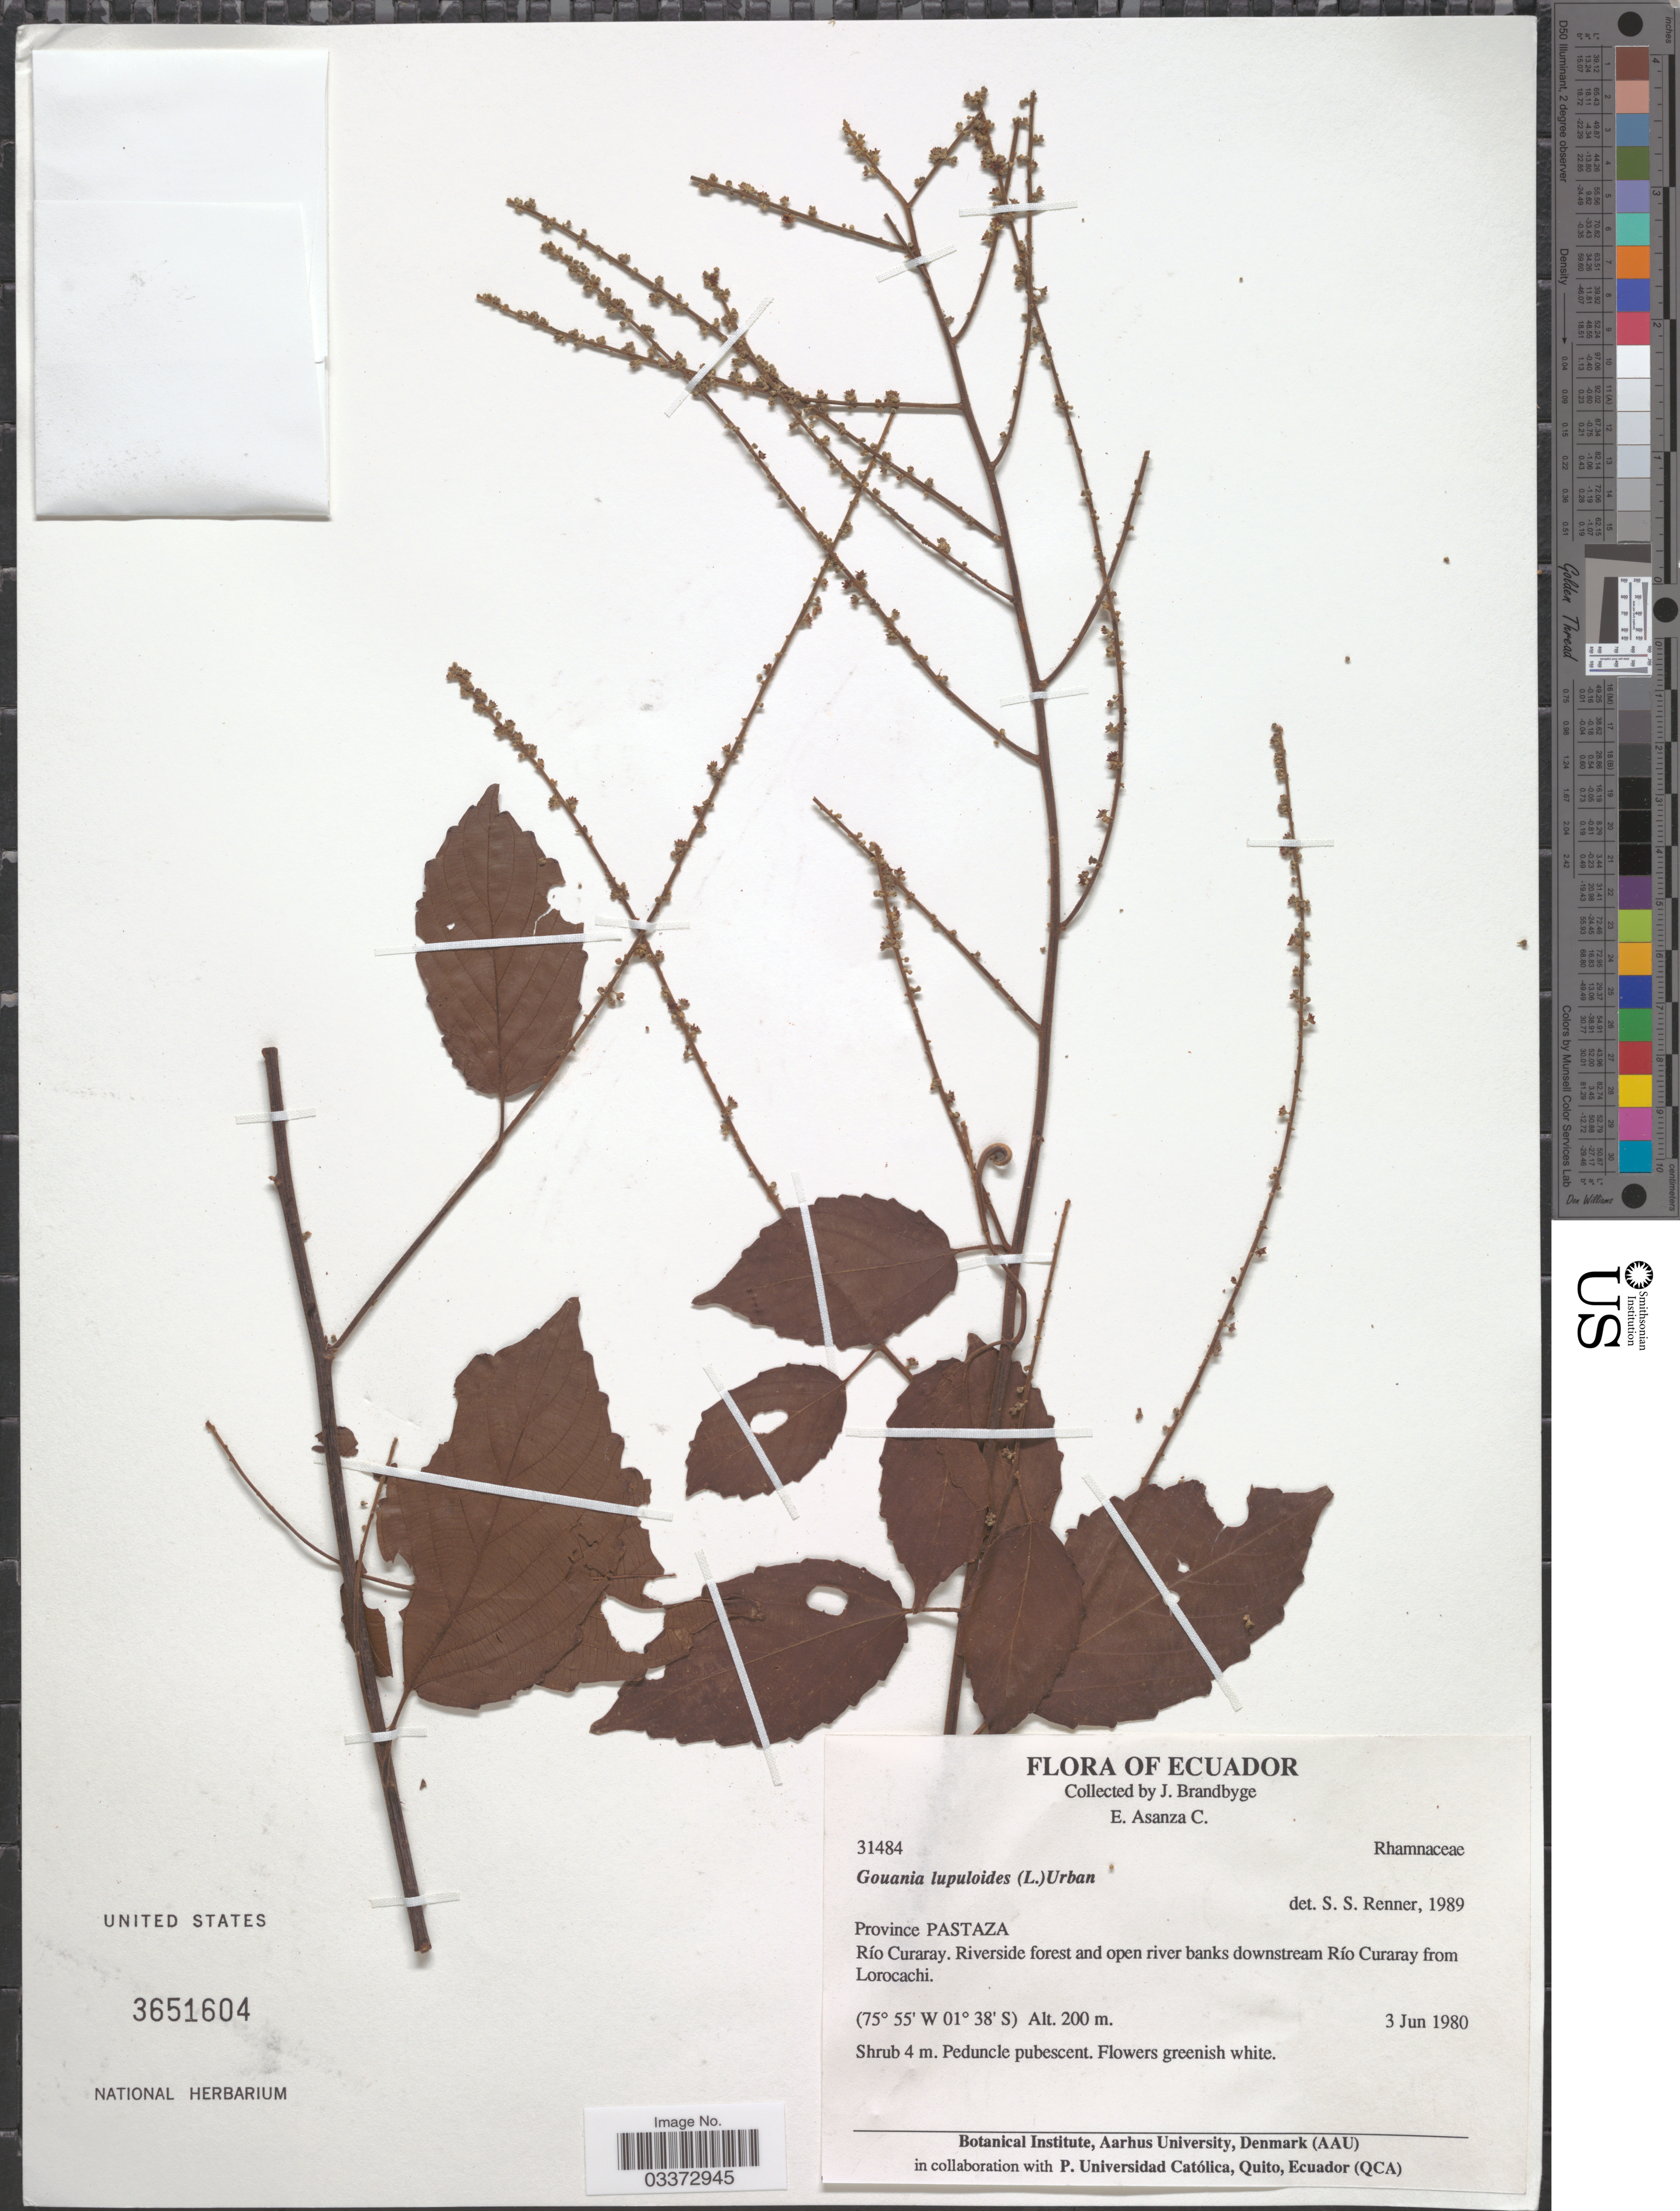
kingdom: Plantae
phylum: Tracheophyta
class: Magnoliopsida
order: Rosales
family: Rhamnaceae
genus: Gouania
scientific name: Gouania alnifolia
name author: Reissek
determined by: Figueira, Mauricio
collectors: J. Brandbyge & E. Asanza C.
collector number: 31484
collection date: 1980-06-03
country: Ecuador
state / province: Pastaza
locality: Río Curaray. Riverside forest and open river banks downstream Río Curaray from Lorocachi.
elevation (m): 200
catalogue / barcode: US 3651604